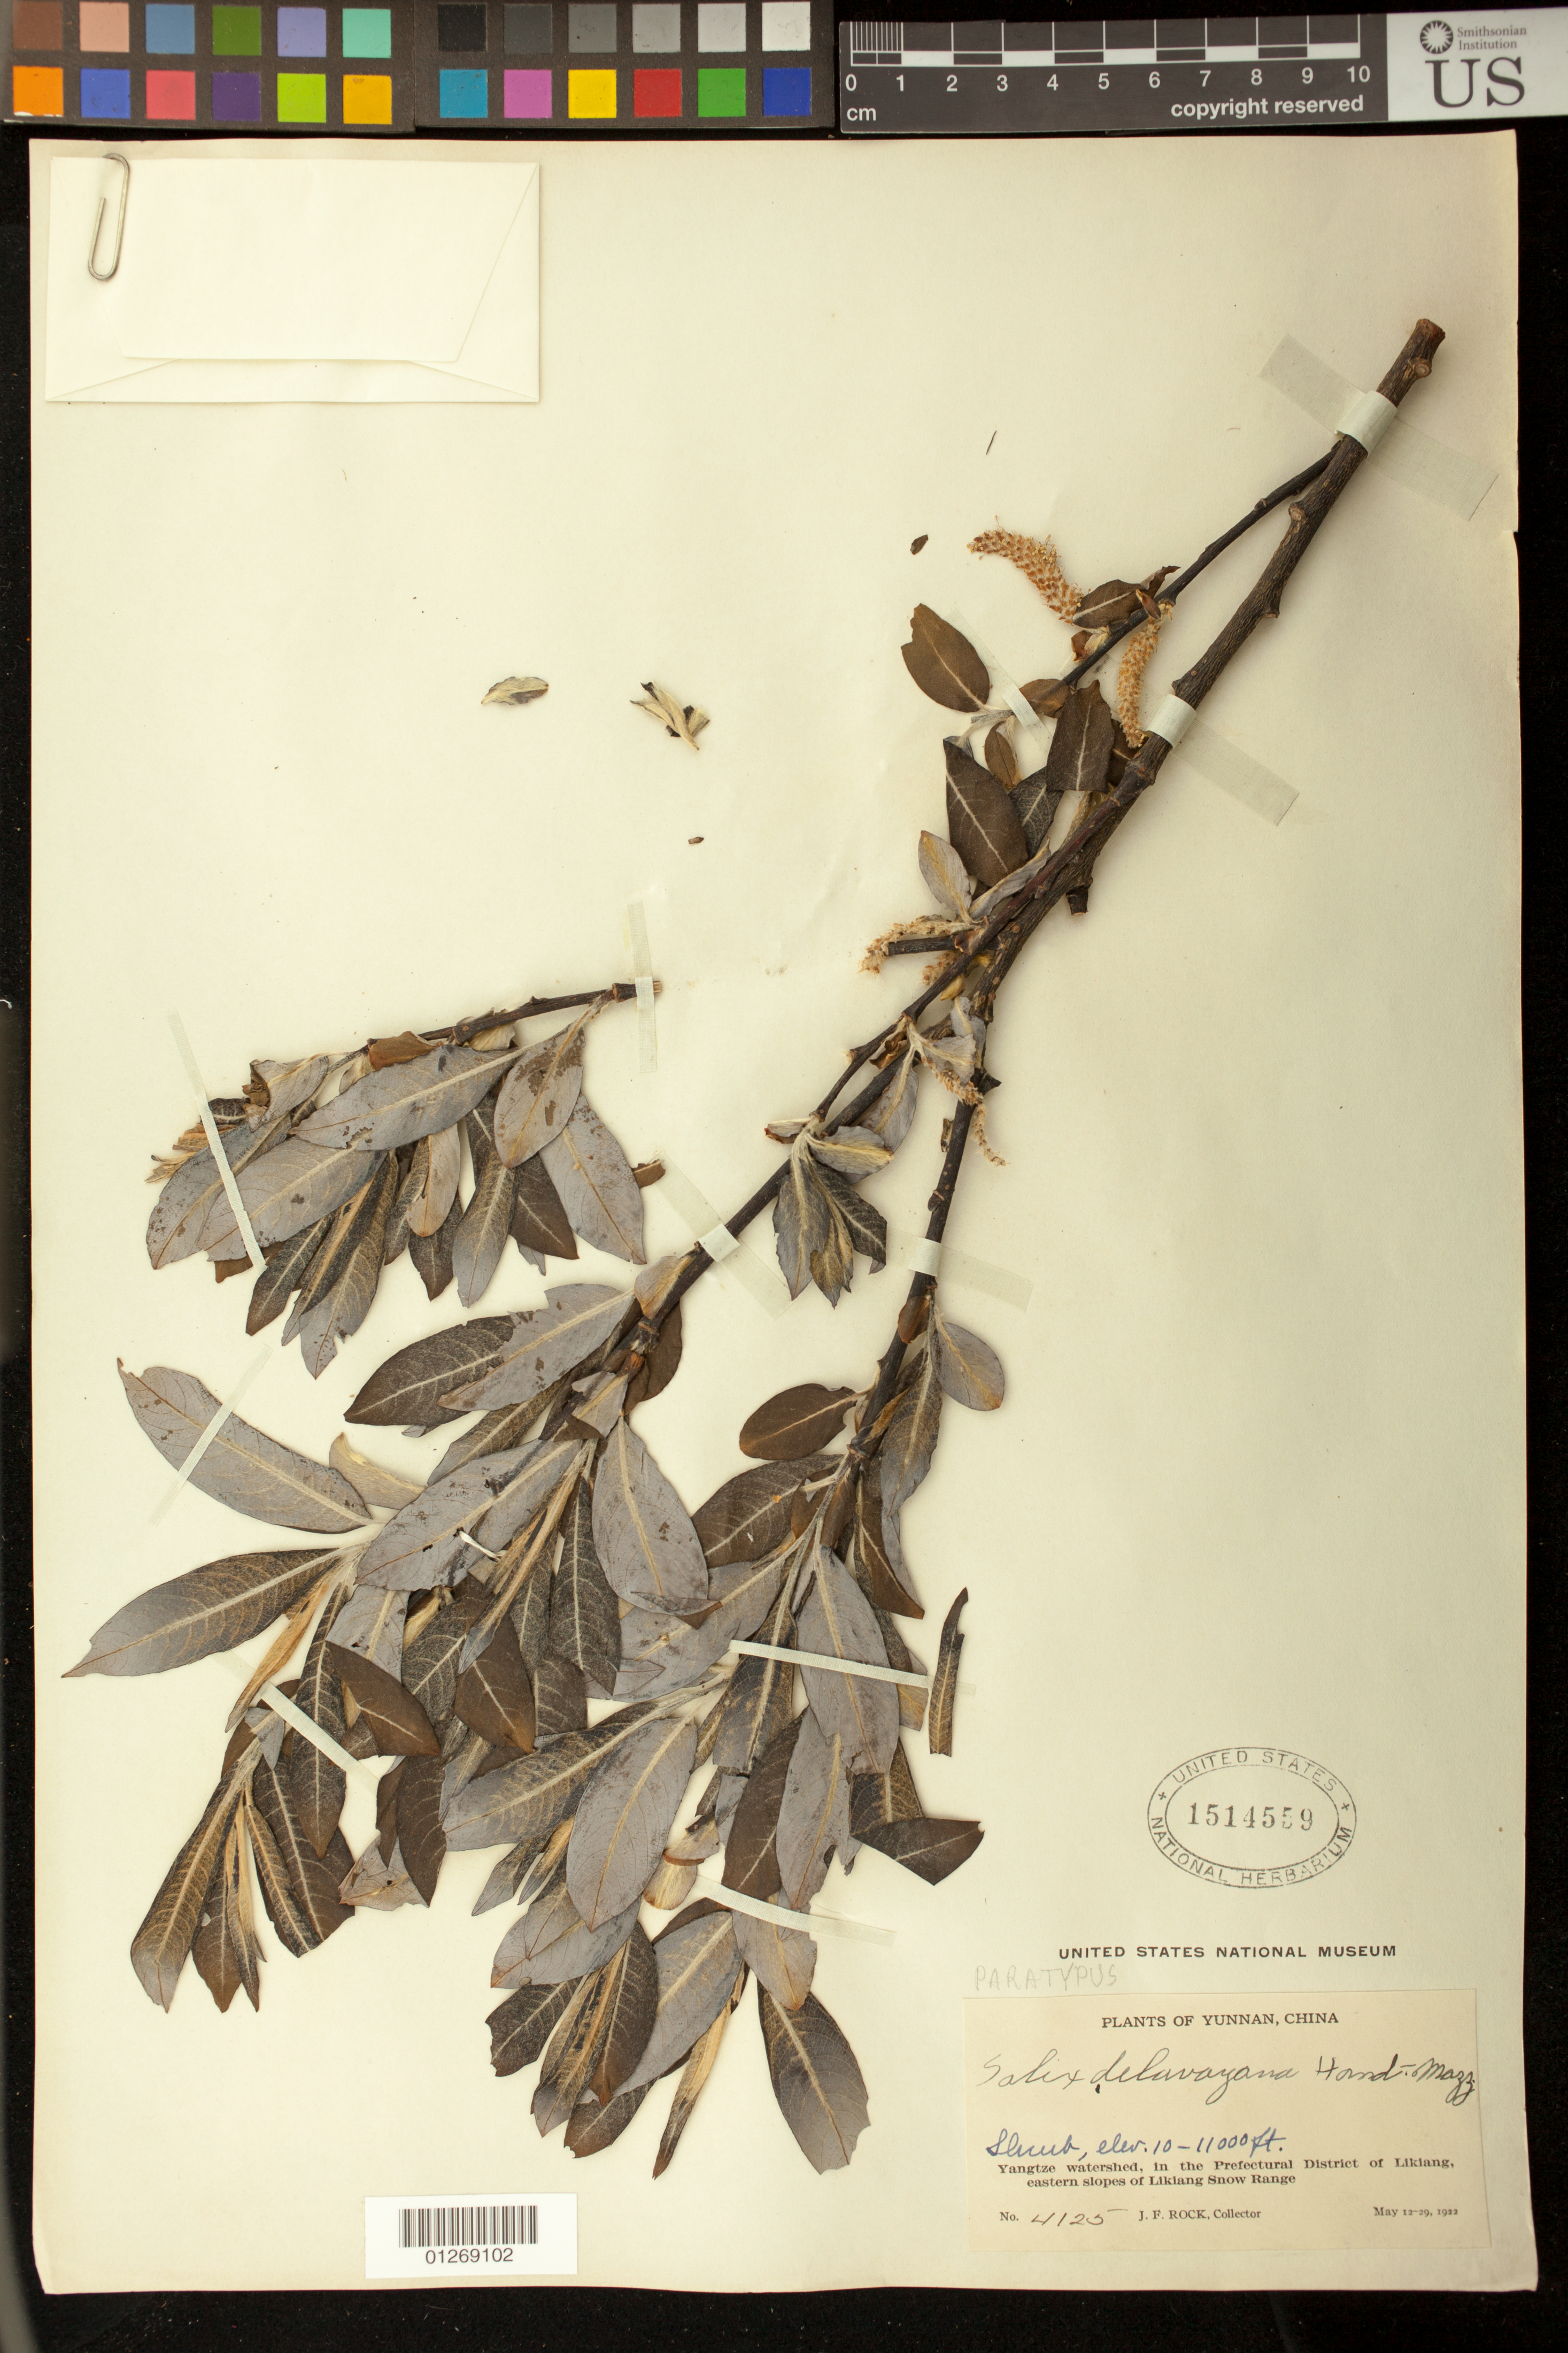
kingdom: Plantae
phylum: Tracheophyta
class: Magnoliopsida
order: Malpighiales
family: Salicaceae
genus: Salix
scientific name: Salix delavayana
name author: Hand.-Mazz.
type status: Syntype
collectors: J. F. Rock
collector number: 4125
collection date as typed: May 12-29, 1922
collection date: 1922-05-12/1922-05-29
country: China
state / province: Yunnan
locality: Yangtze watershed, in the Prefectural District of Likiang, eastern slopes of Likiang Snow Range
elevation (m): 3048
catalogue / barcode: US 1514559